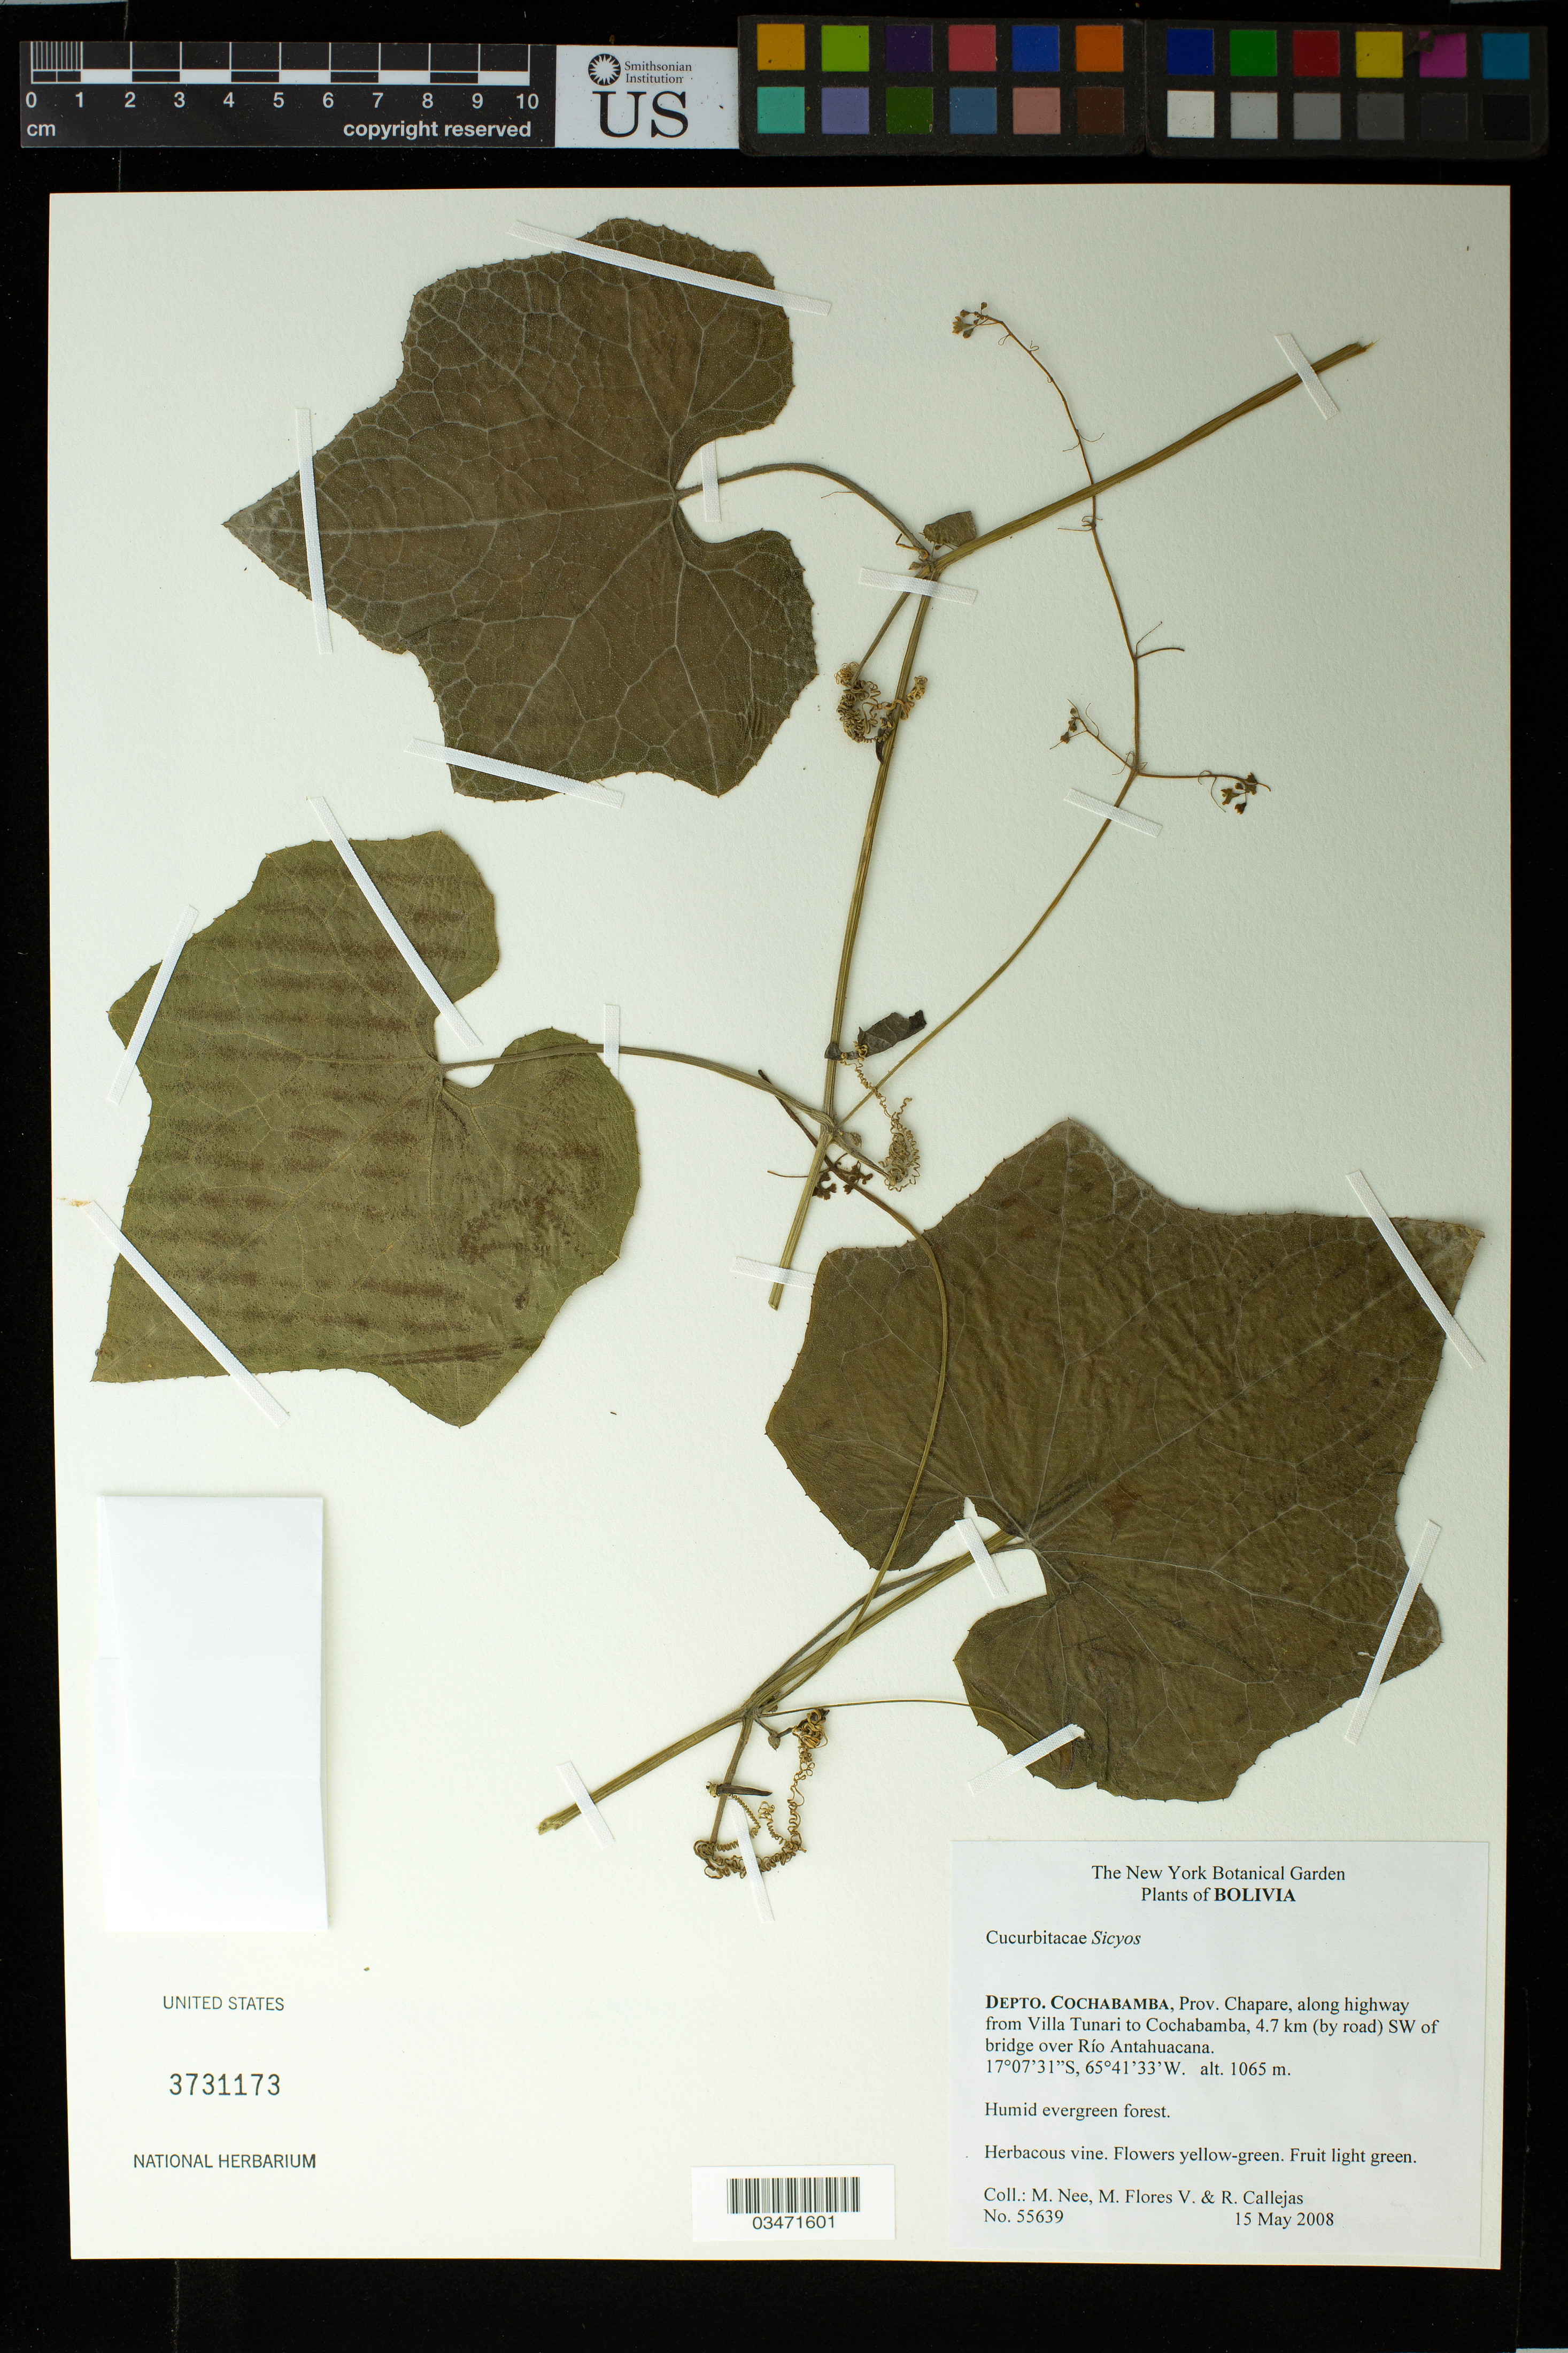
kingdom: Plantae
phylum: Tracheophyta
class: Magnoliopsida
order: Cucurbitales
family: Cucurbitaceae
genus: Sicyos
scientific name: Sicyos sp.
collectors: M. Nee, M. Flores & R. Callejas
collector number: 55639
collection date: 2008-05-15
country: Bolivia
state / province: Cochabamba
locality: Prov. Chapare, along highway from Villa Tunari to Cochabamba, 4.7 km (by road) SW of bridge over Río Antahuacana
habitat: Humid evergreen forest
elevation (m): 1065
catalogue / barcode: US 3731173